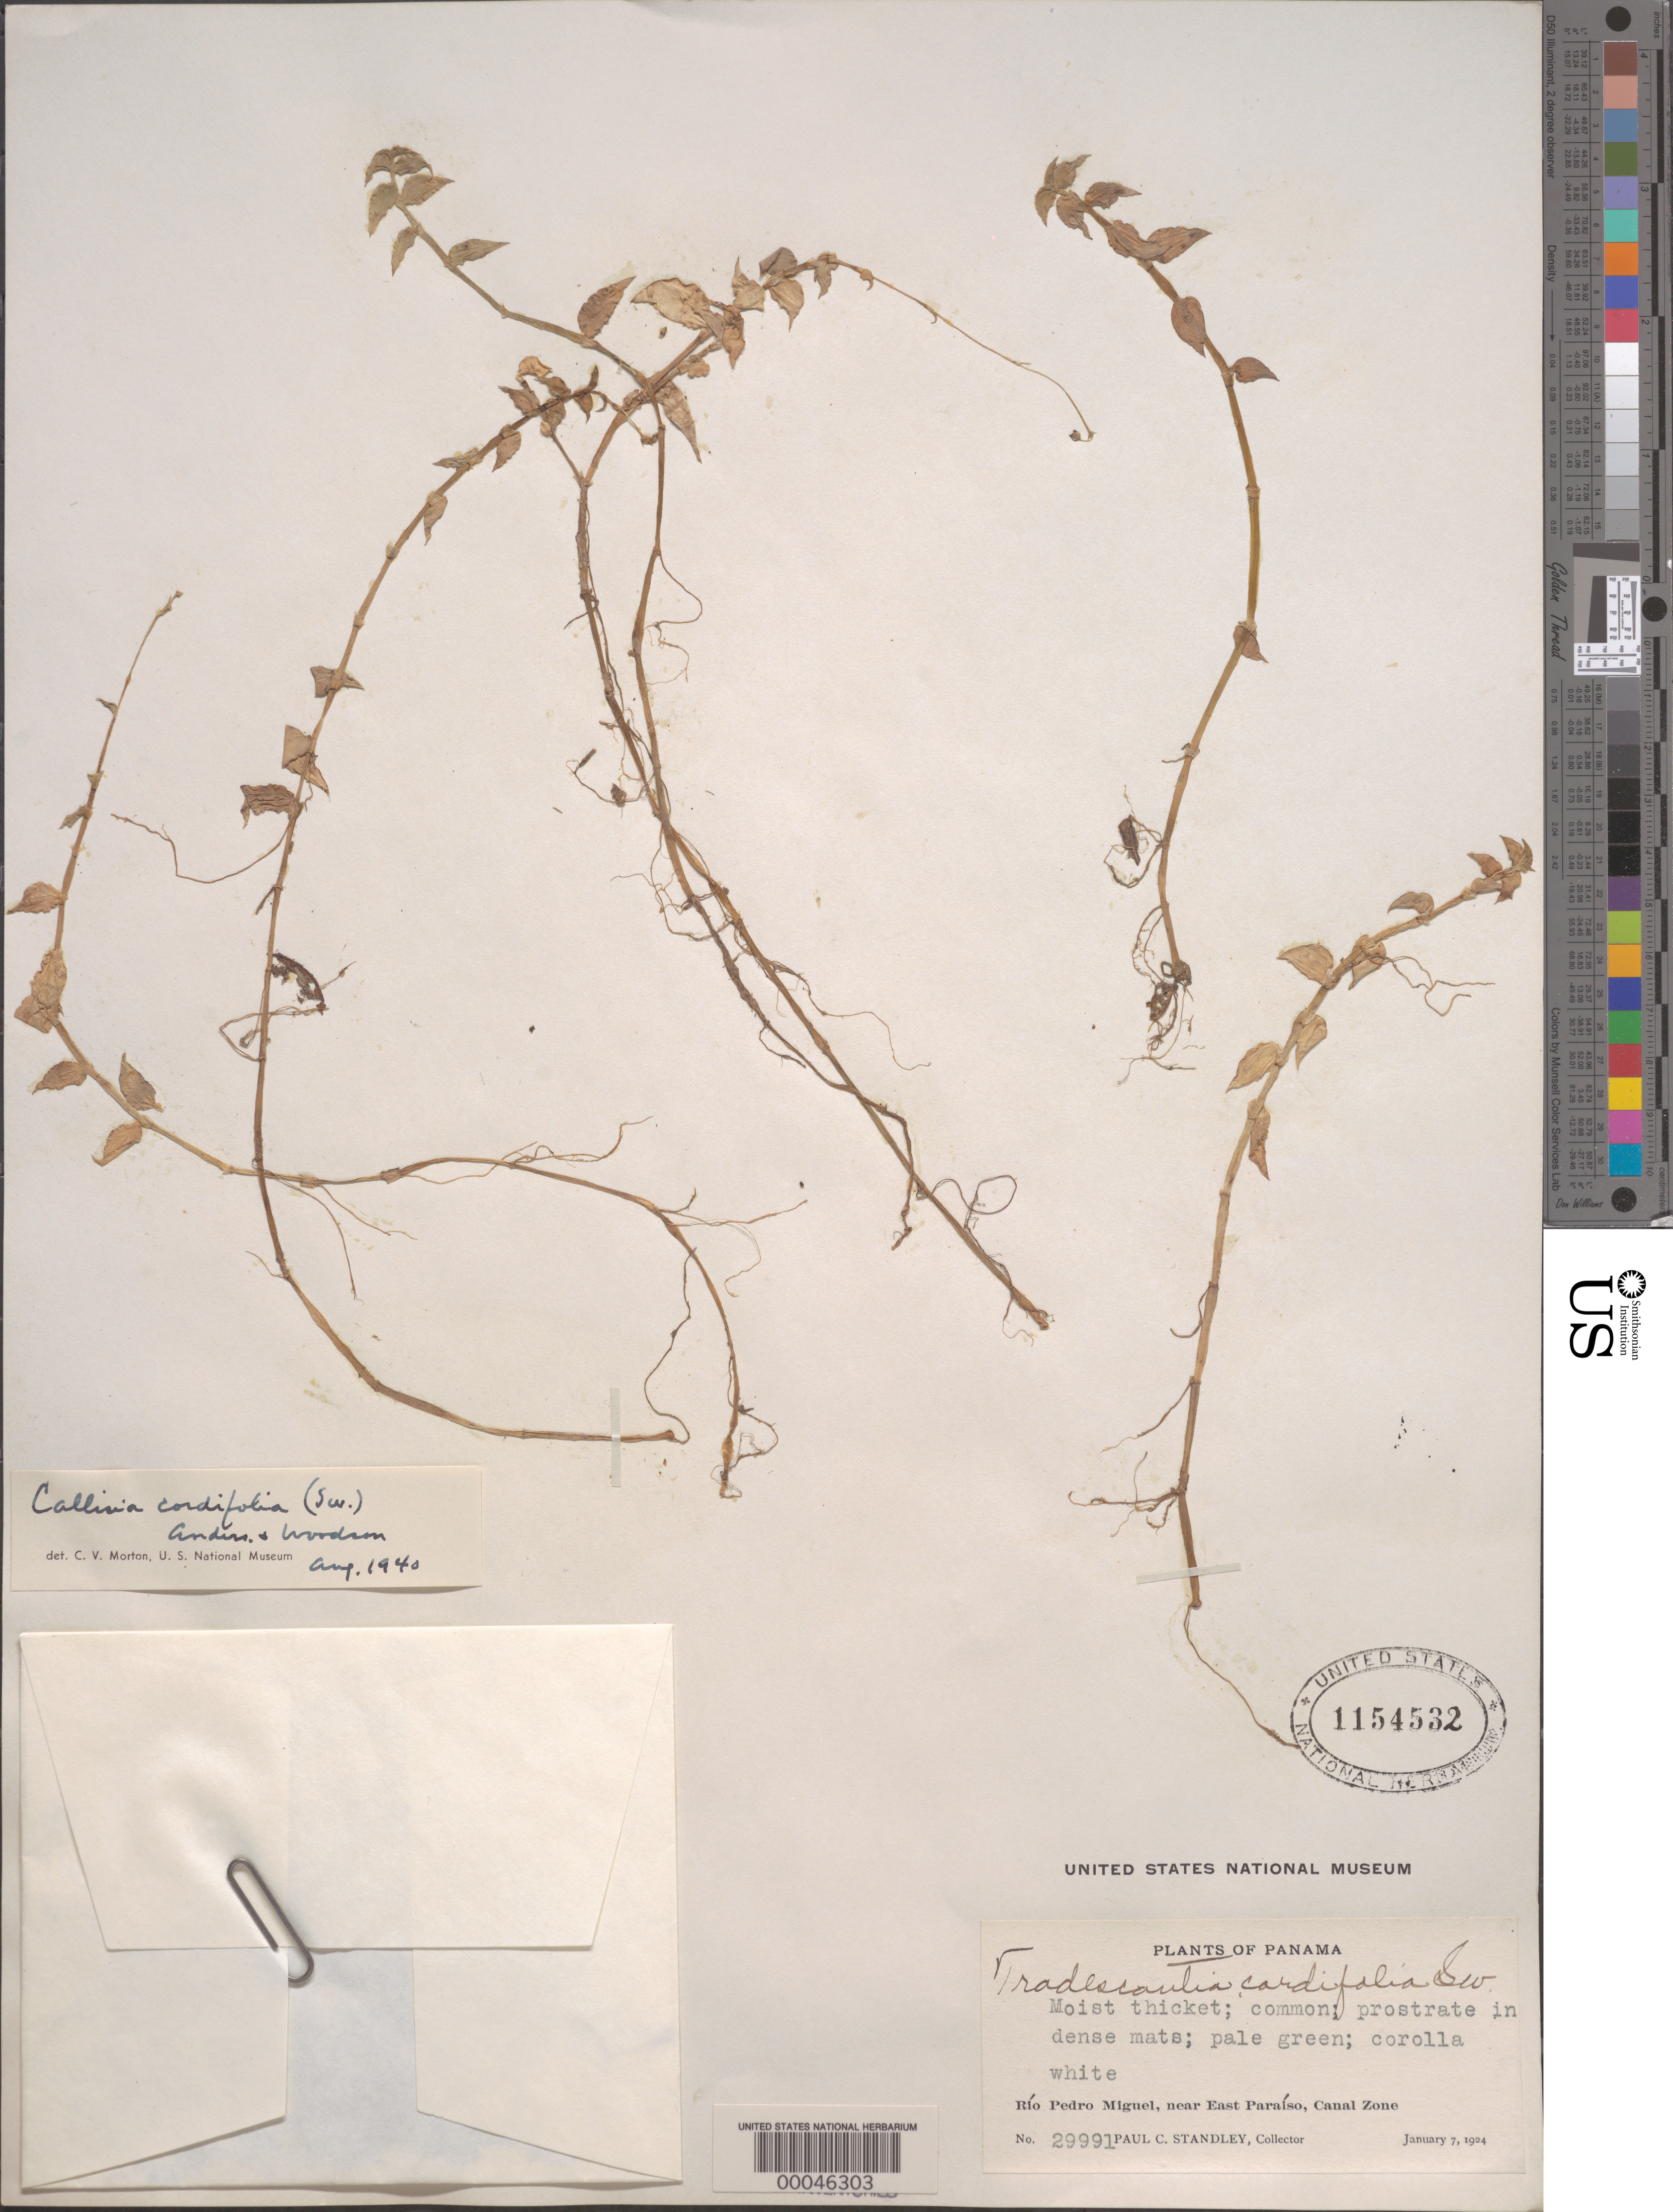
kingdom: Plantae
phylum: Tracheophyta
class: Liliopsida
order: Commelinales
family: Commelinaceae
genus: Callisia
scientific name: Callisia cordifolia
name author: (Sw.) E.S. Anderson & Woodson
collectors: P. C. Standley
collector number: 29991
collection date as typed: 07 Jan 1924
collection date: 1924-01-07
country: Panama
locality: Rio Pedro Miguel, near E Paraiso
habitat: Moist thicket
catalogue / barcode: US 1154532